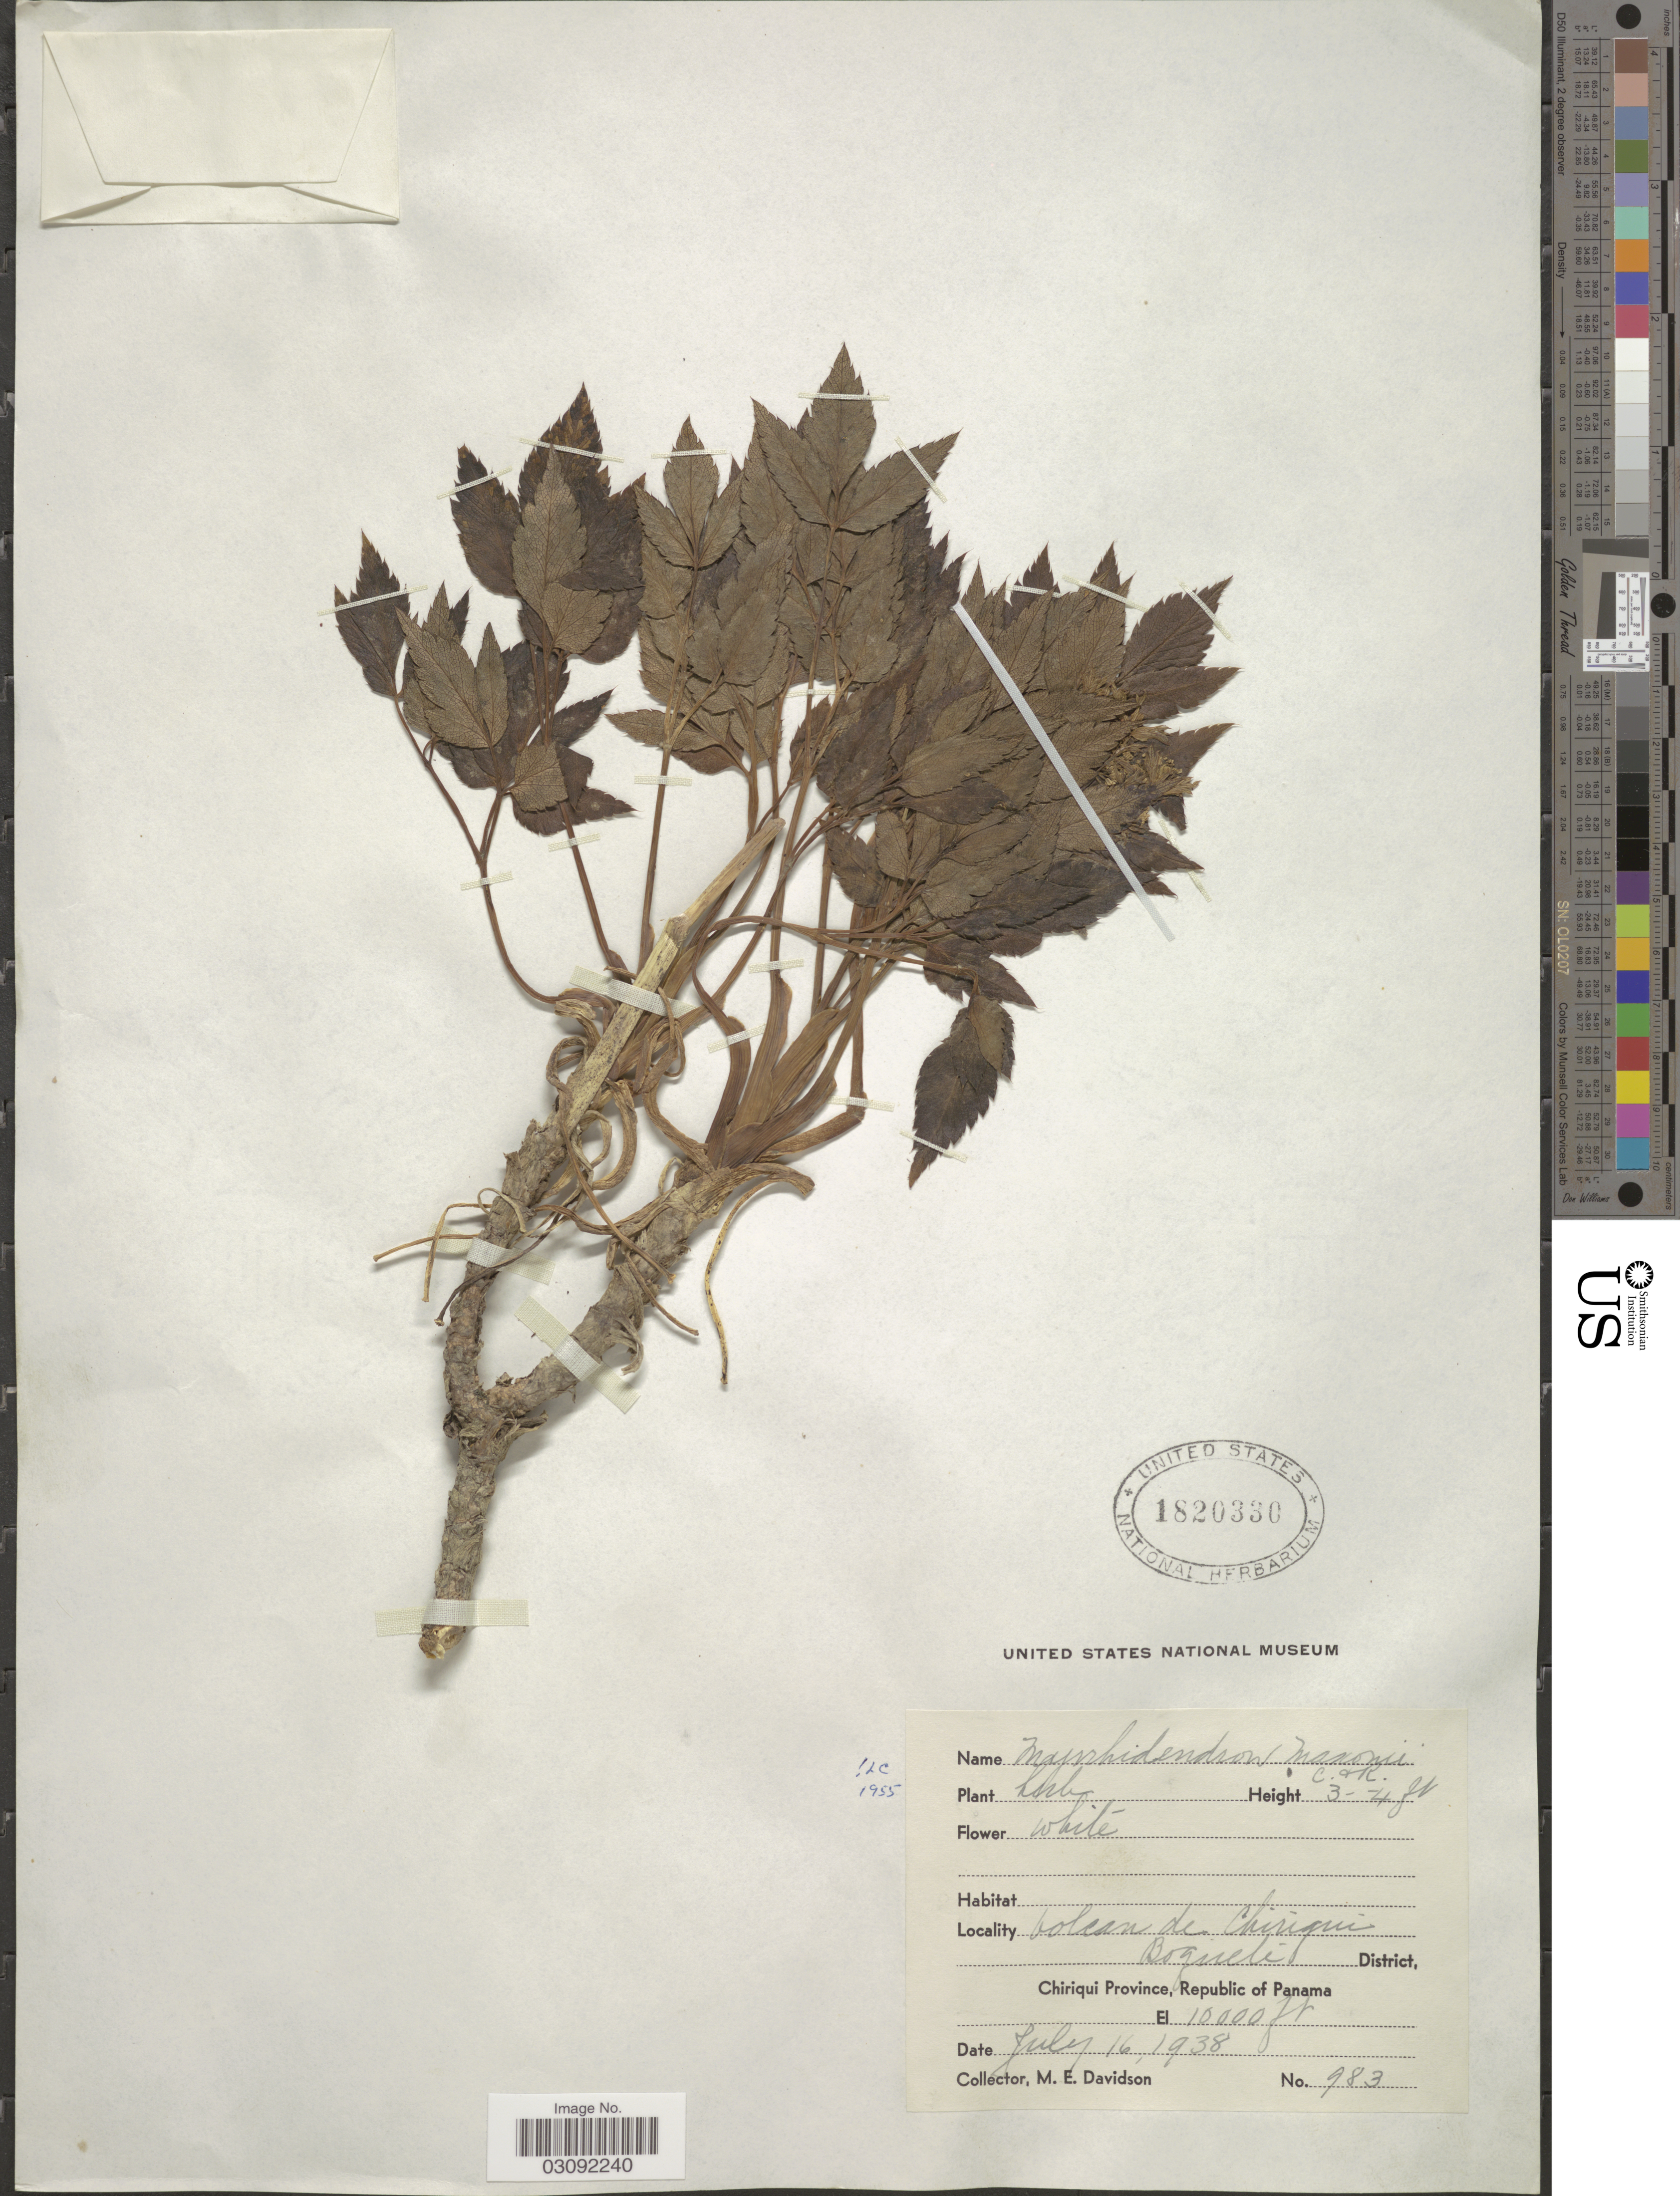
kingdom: Plantae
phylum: Tracheophyta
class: Magnoliopsida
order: Apiales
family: Apiaceae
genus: Myrrhidendron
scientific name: Myrrhidendron maxonii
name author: J.M. Coult. & Rose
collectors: M. E. Davidson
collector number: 983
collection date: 1938-07-16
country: Panama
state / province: Chiriqui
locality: Volcan de Chiriqui. Boquete District, Chiriqui Province, Republic of Panama.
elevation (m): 3048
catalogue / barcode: US 1820330